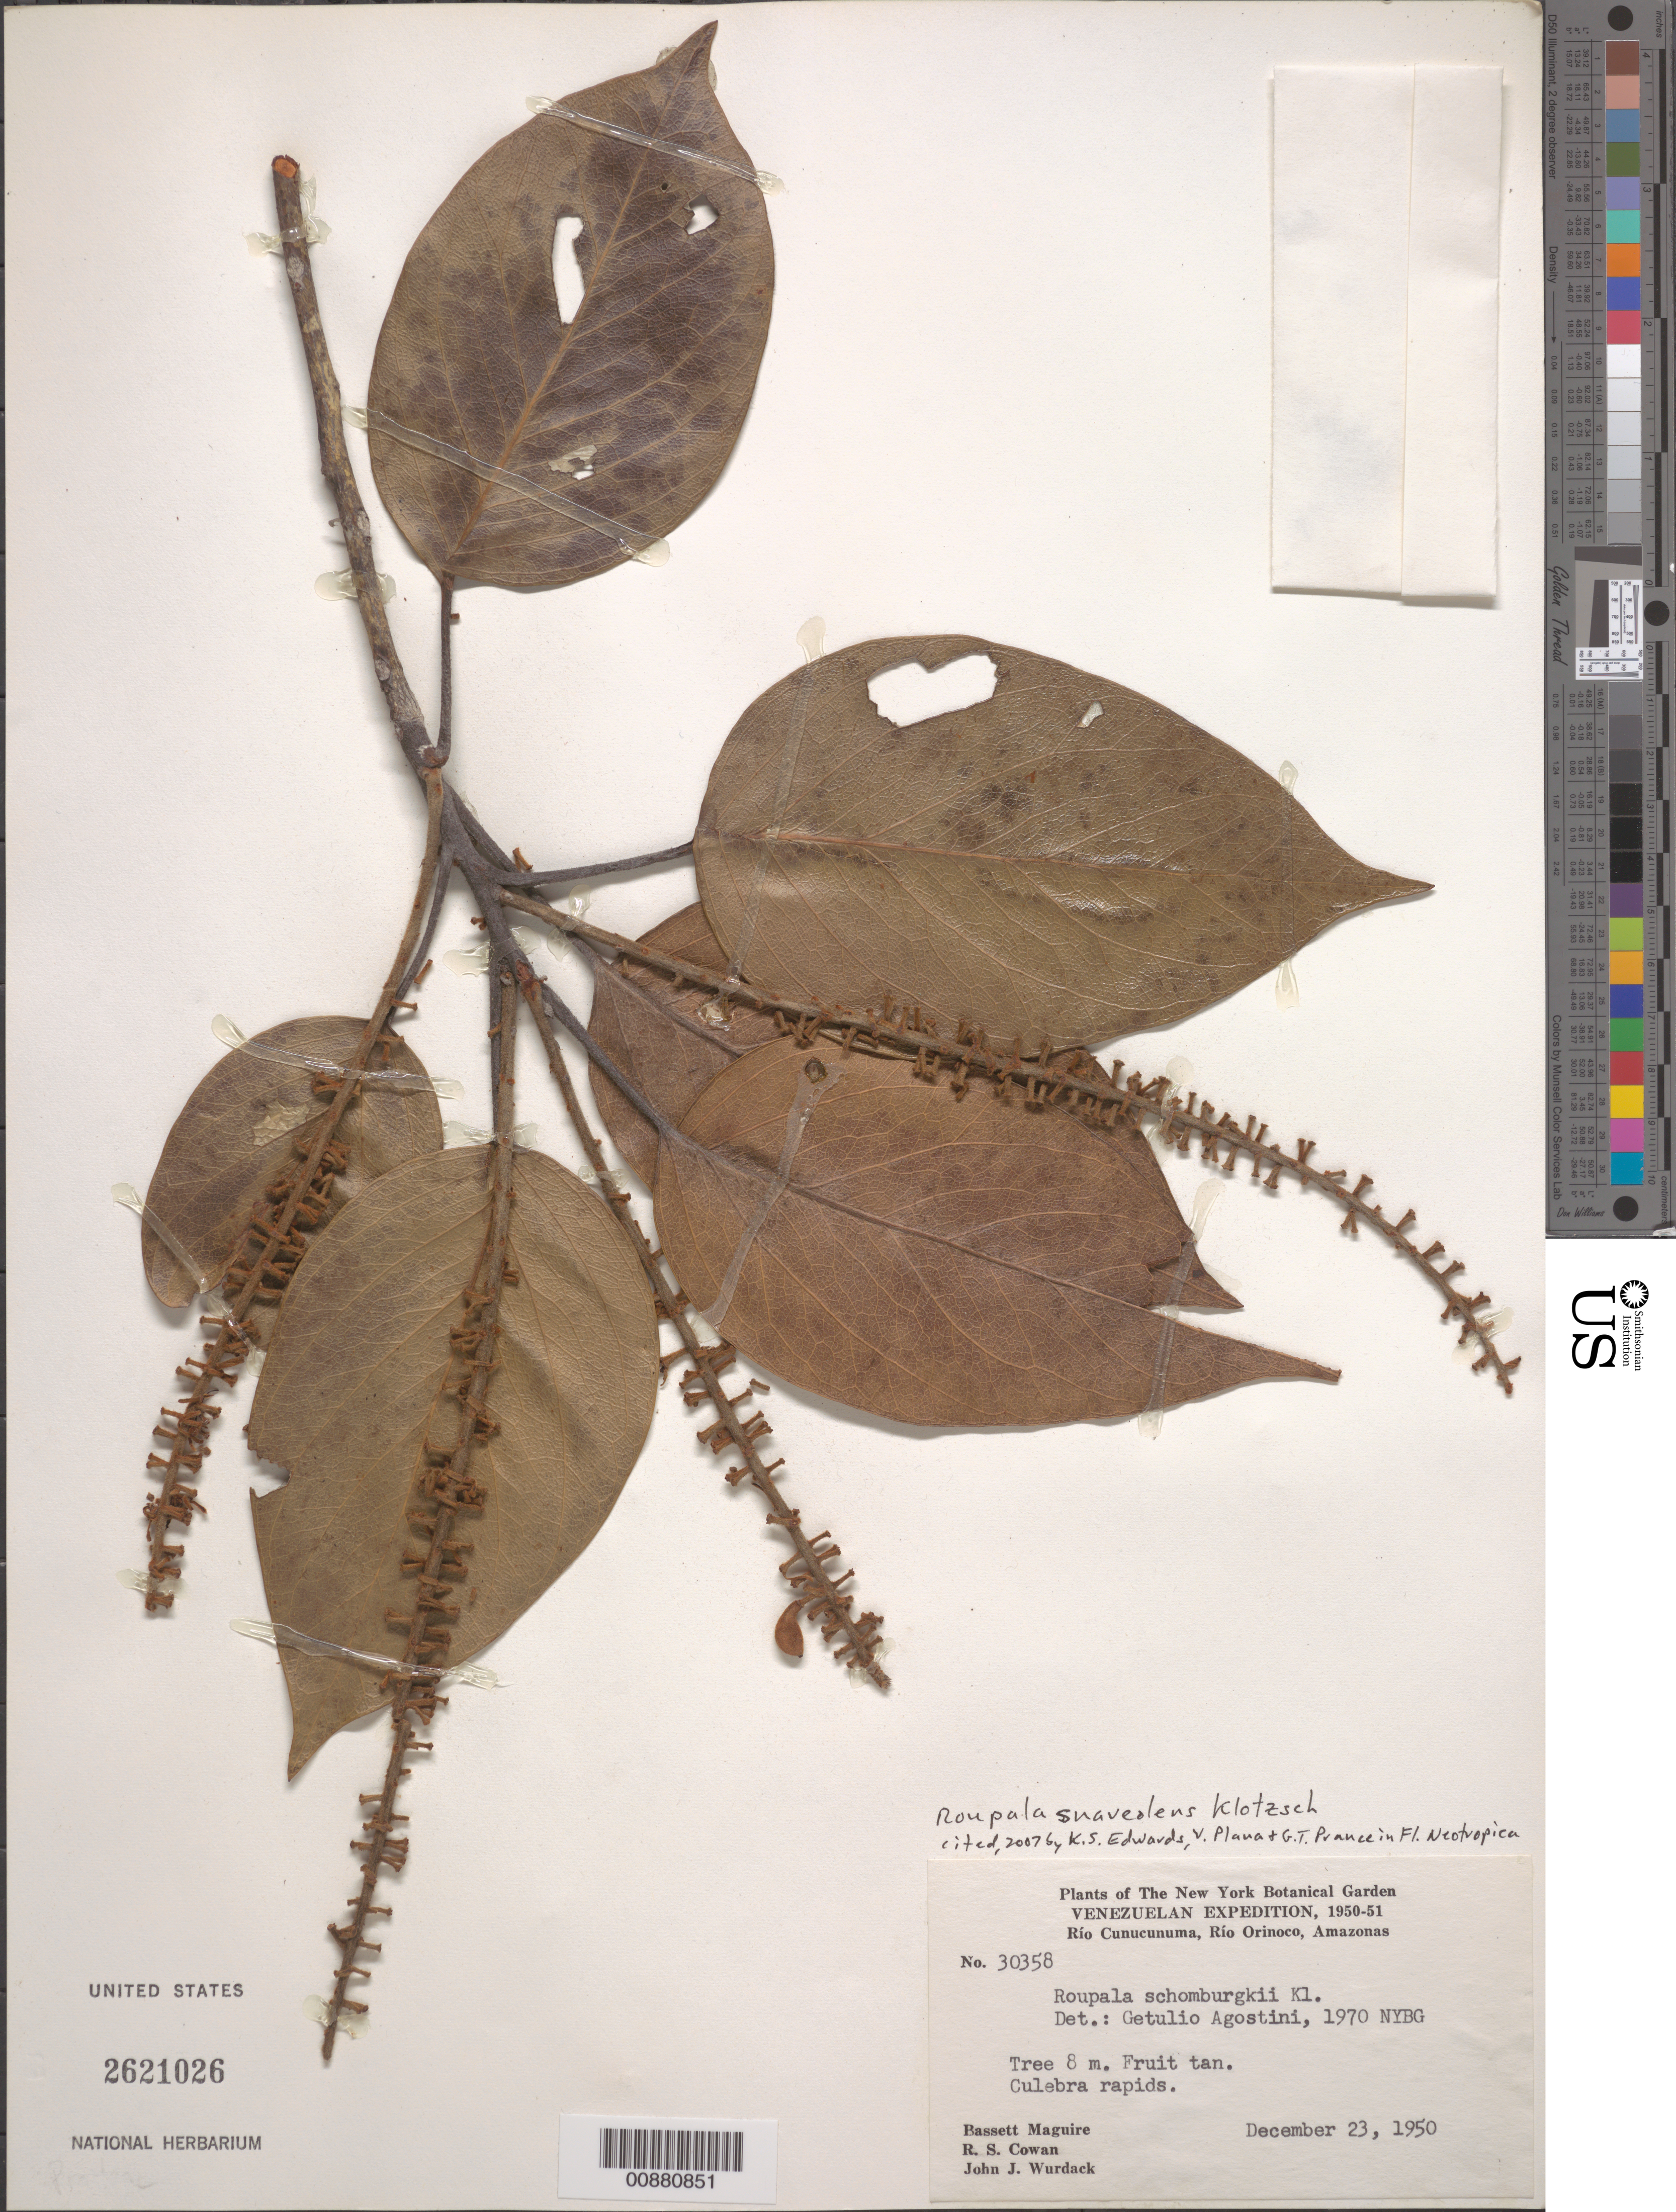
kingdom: Plantae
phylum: Tracheophyta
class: Magnoliopsida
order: Proteales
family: Proteaceae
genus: Roupala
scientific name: Roupala suaveolens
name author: Klotzsch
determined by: Edwards, K. S.; Plana, V.; Prance, G. T.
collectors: B. Maguire, R. S. Cowan & J. J. Wurdack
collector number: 30358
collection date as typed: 23-Dec-50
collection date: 1950-12-23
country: Venezuela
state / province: Amazonas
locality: Río Cunucunuma, Culebra Rapids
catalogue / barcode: US 2621026